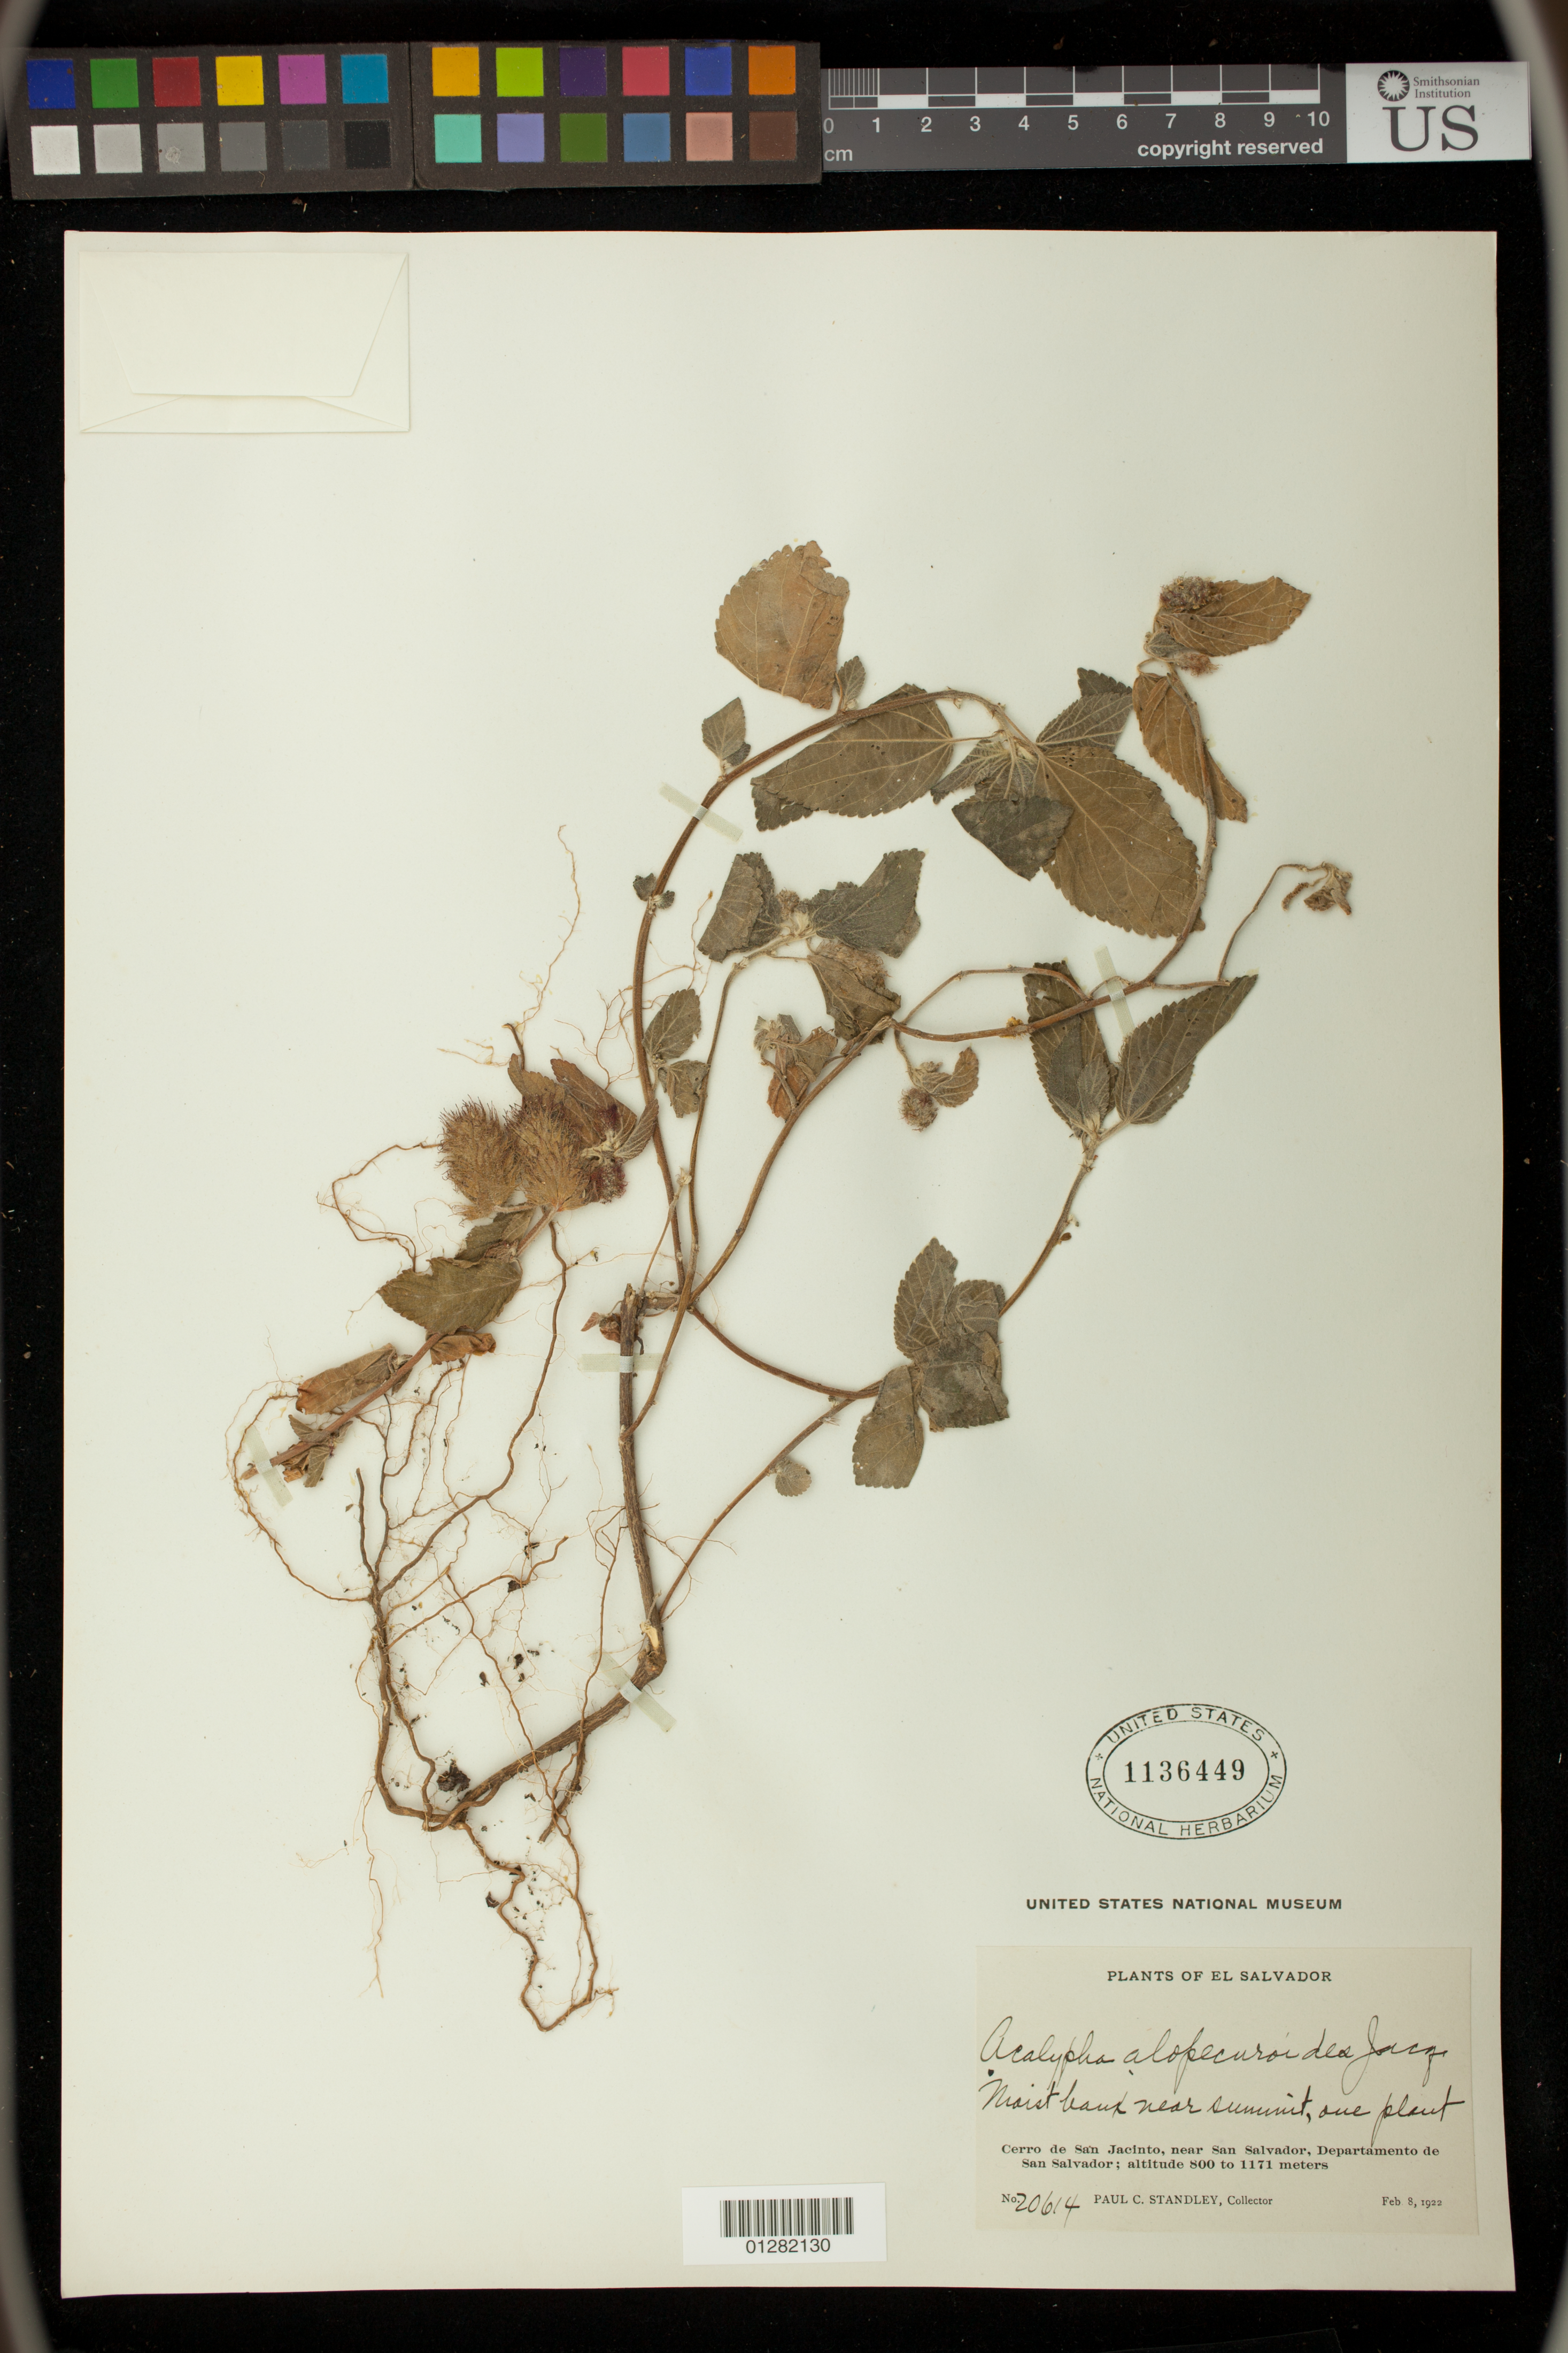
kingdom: Plantae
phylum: Tracheophyta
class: Magnoliopsida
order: Malpighiales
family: Euphorbiaceae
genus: Acalypha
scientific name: Acalypha arvensis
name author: Poepp.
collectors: P. C. Standley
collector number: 20614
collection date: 1922-02-08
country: El Salvador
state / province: San Salvador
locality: Cerro de San Jacinto, near San Salvador, Departamento de San Salvador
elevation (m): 244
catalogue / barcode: US 1136449